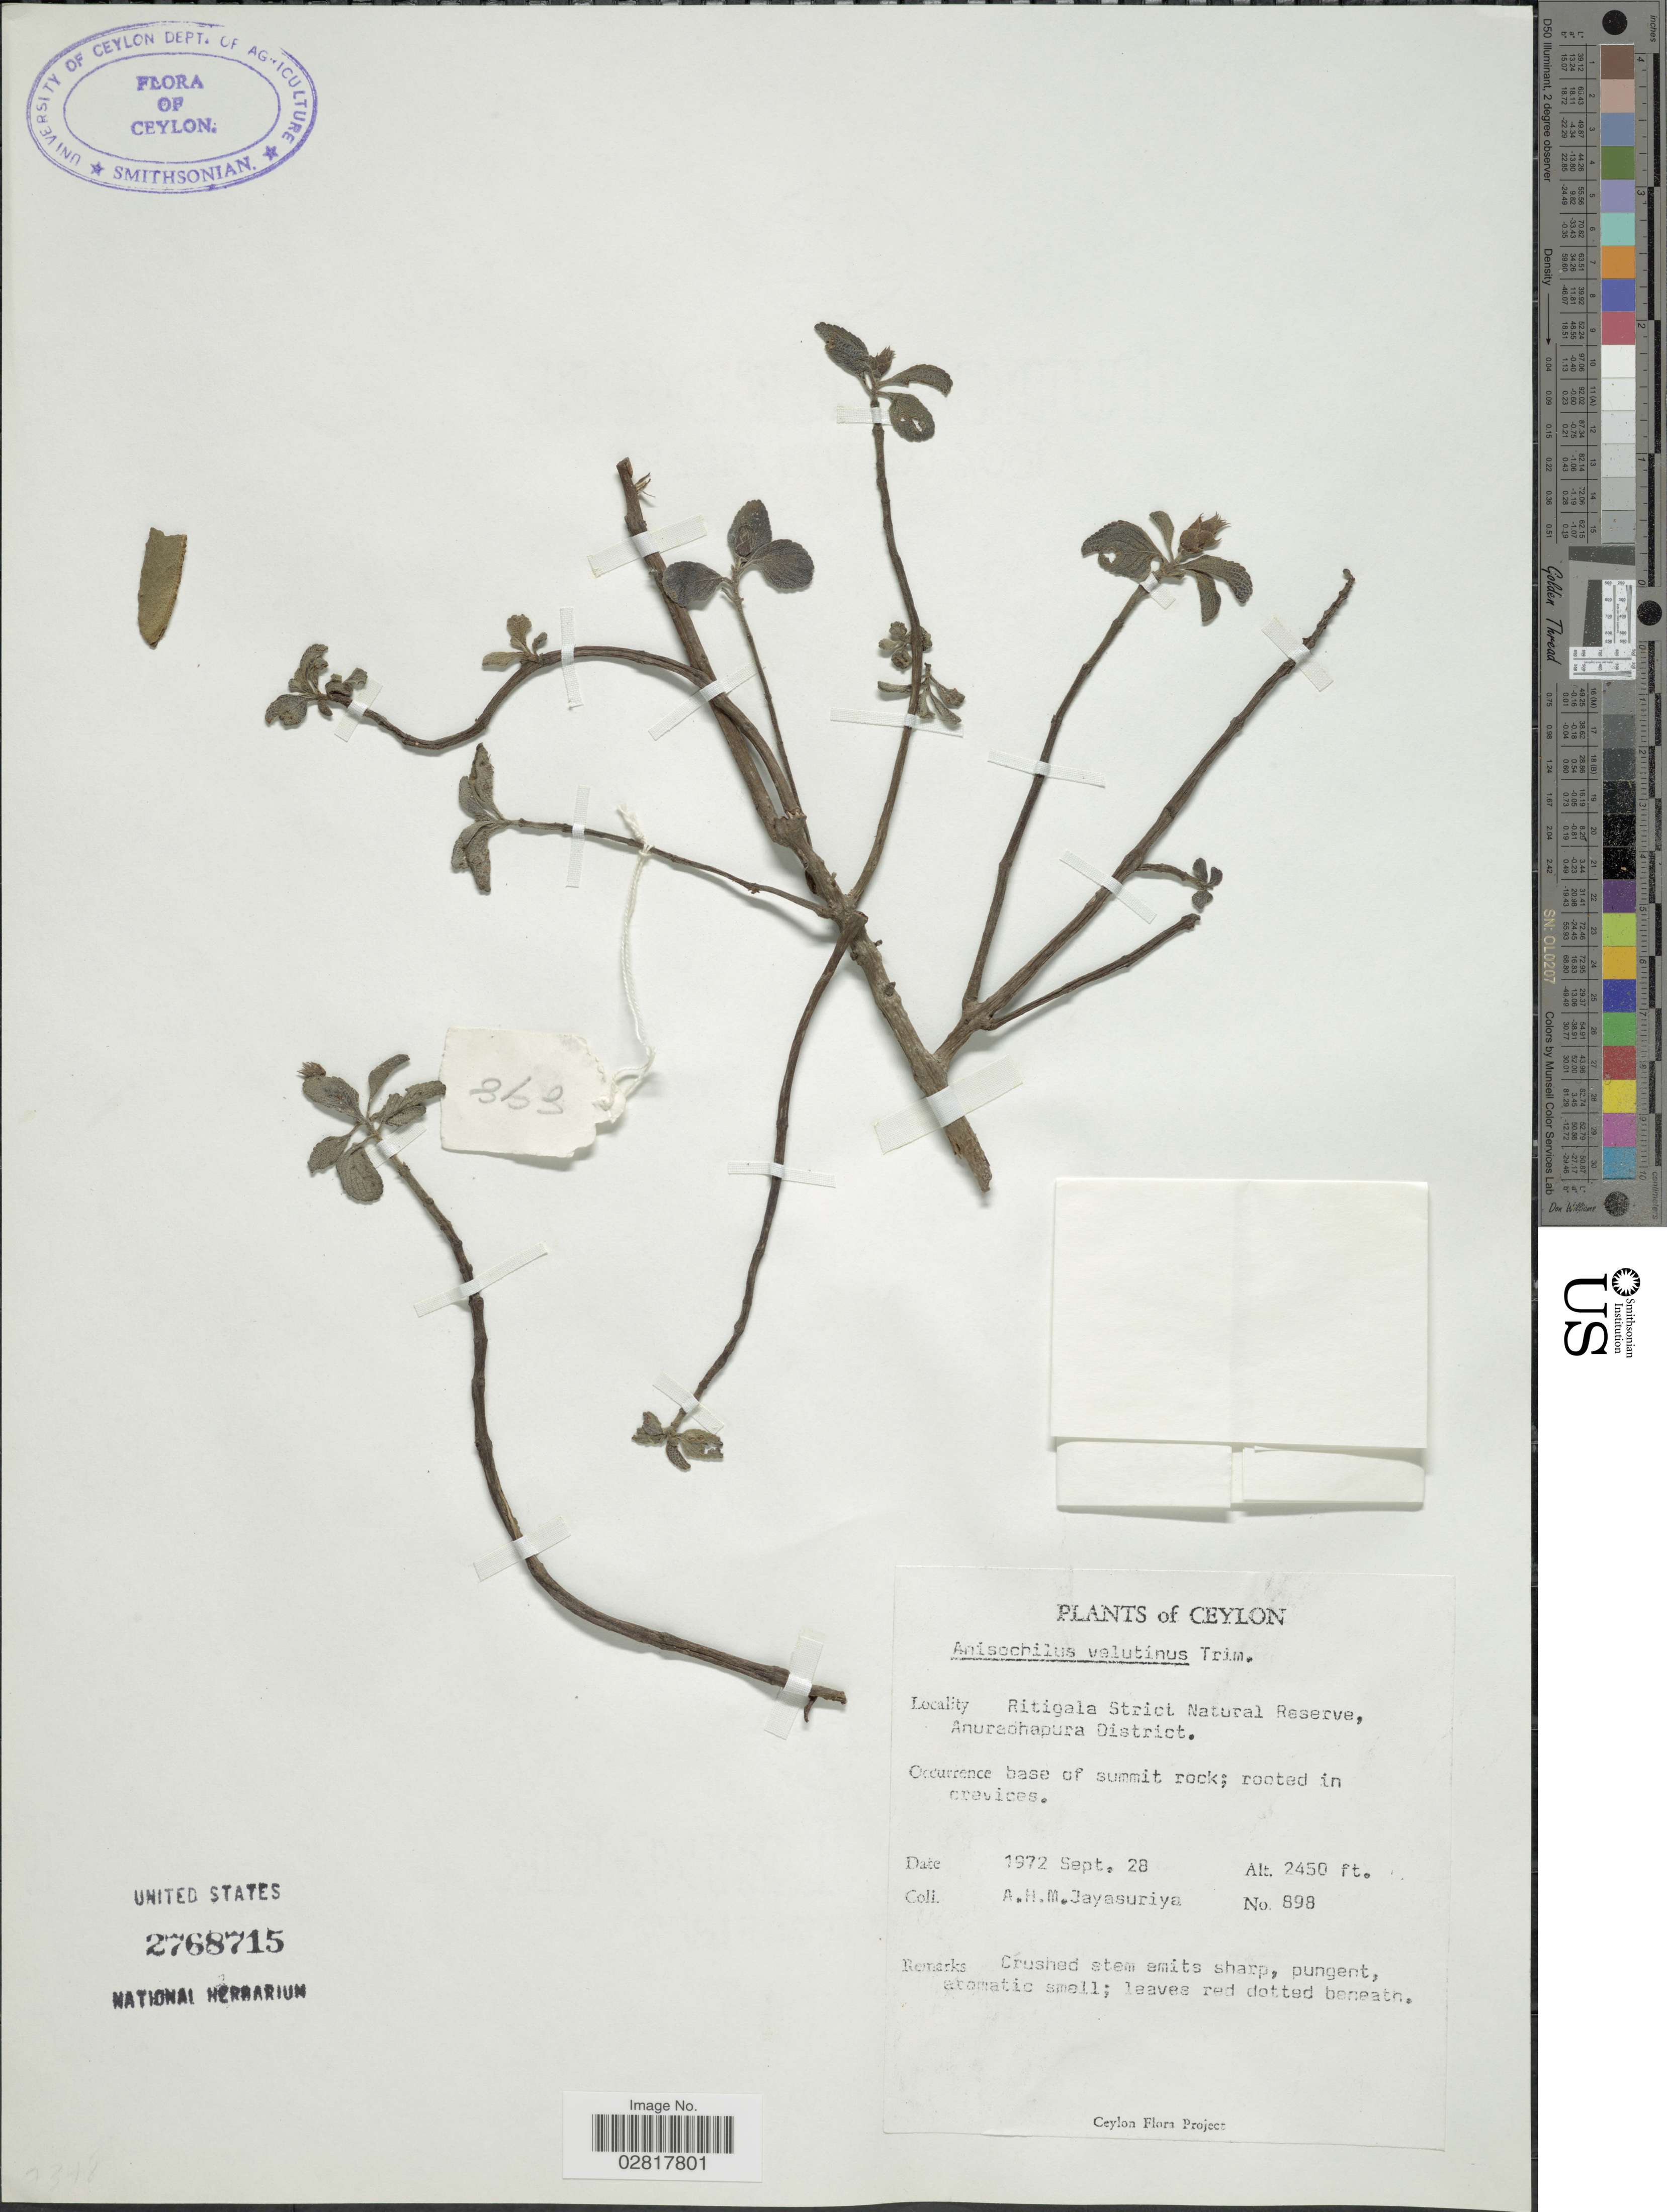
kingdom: Plantae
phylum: Tracheophyta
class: Magnoliopsida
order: Lamiales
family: Lamiaceae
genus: Anisochilus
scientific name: Anisochilus velutinus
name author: Trimen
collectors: A. H. Jayasuriya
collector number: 898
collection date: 1972-09-28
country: Sri Lanka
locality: Ceylon. Ritigala Strict Natural Reserve, Anuradhapura District.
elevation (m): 747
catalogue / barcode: US 2768715